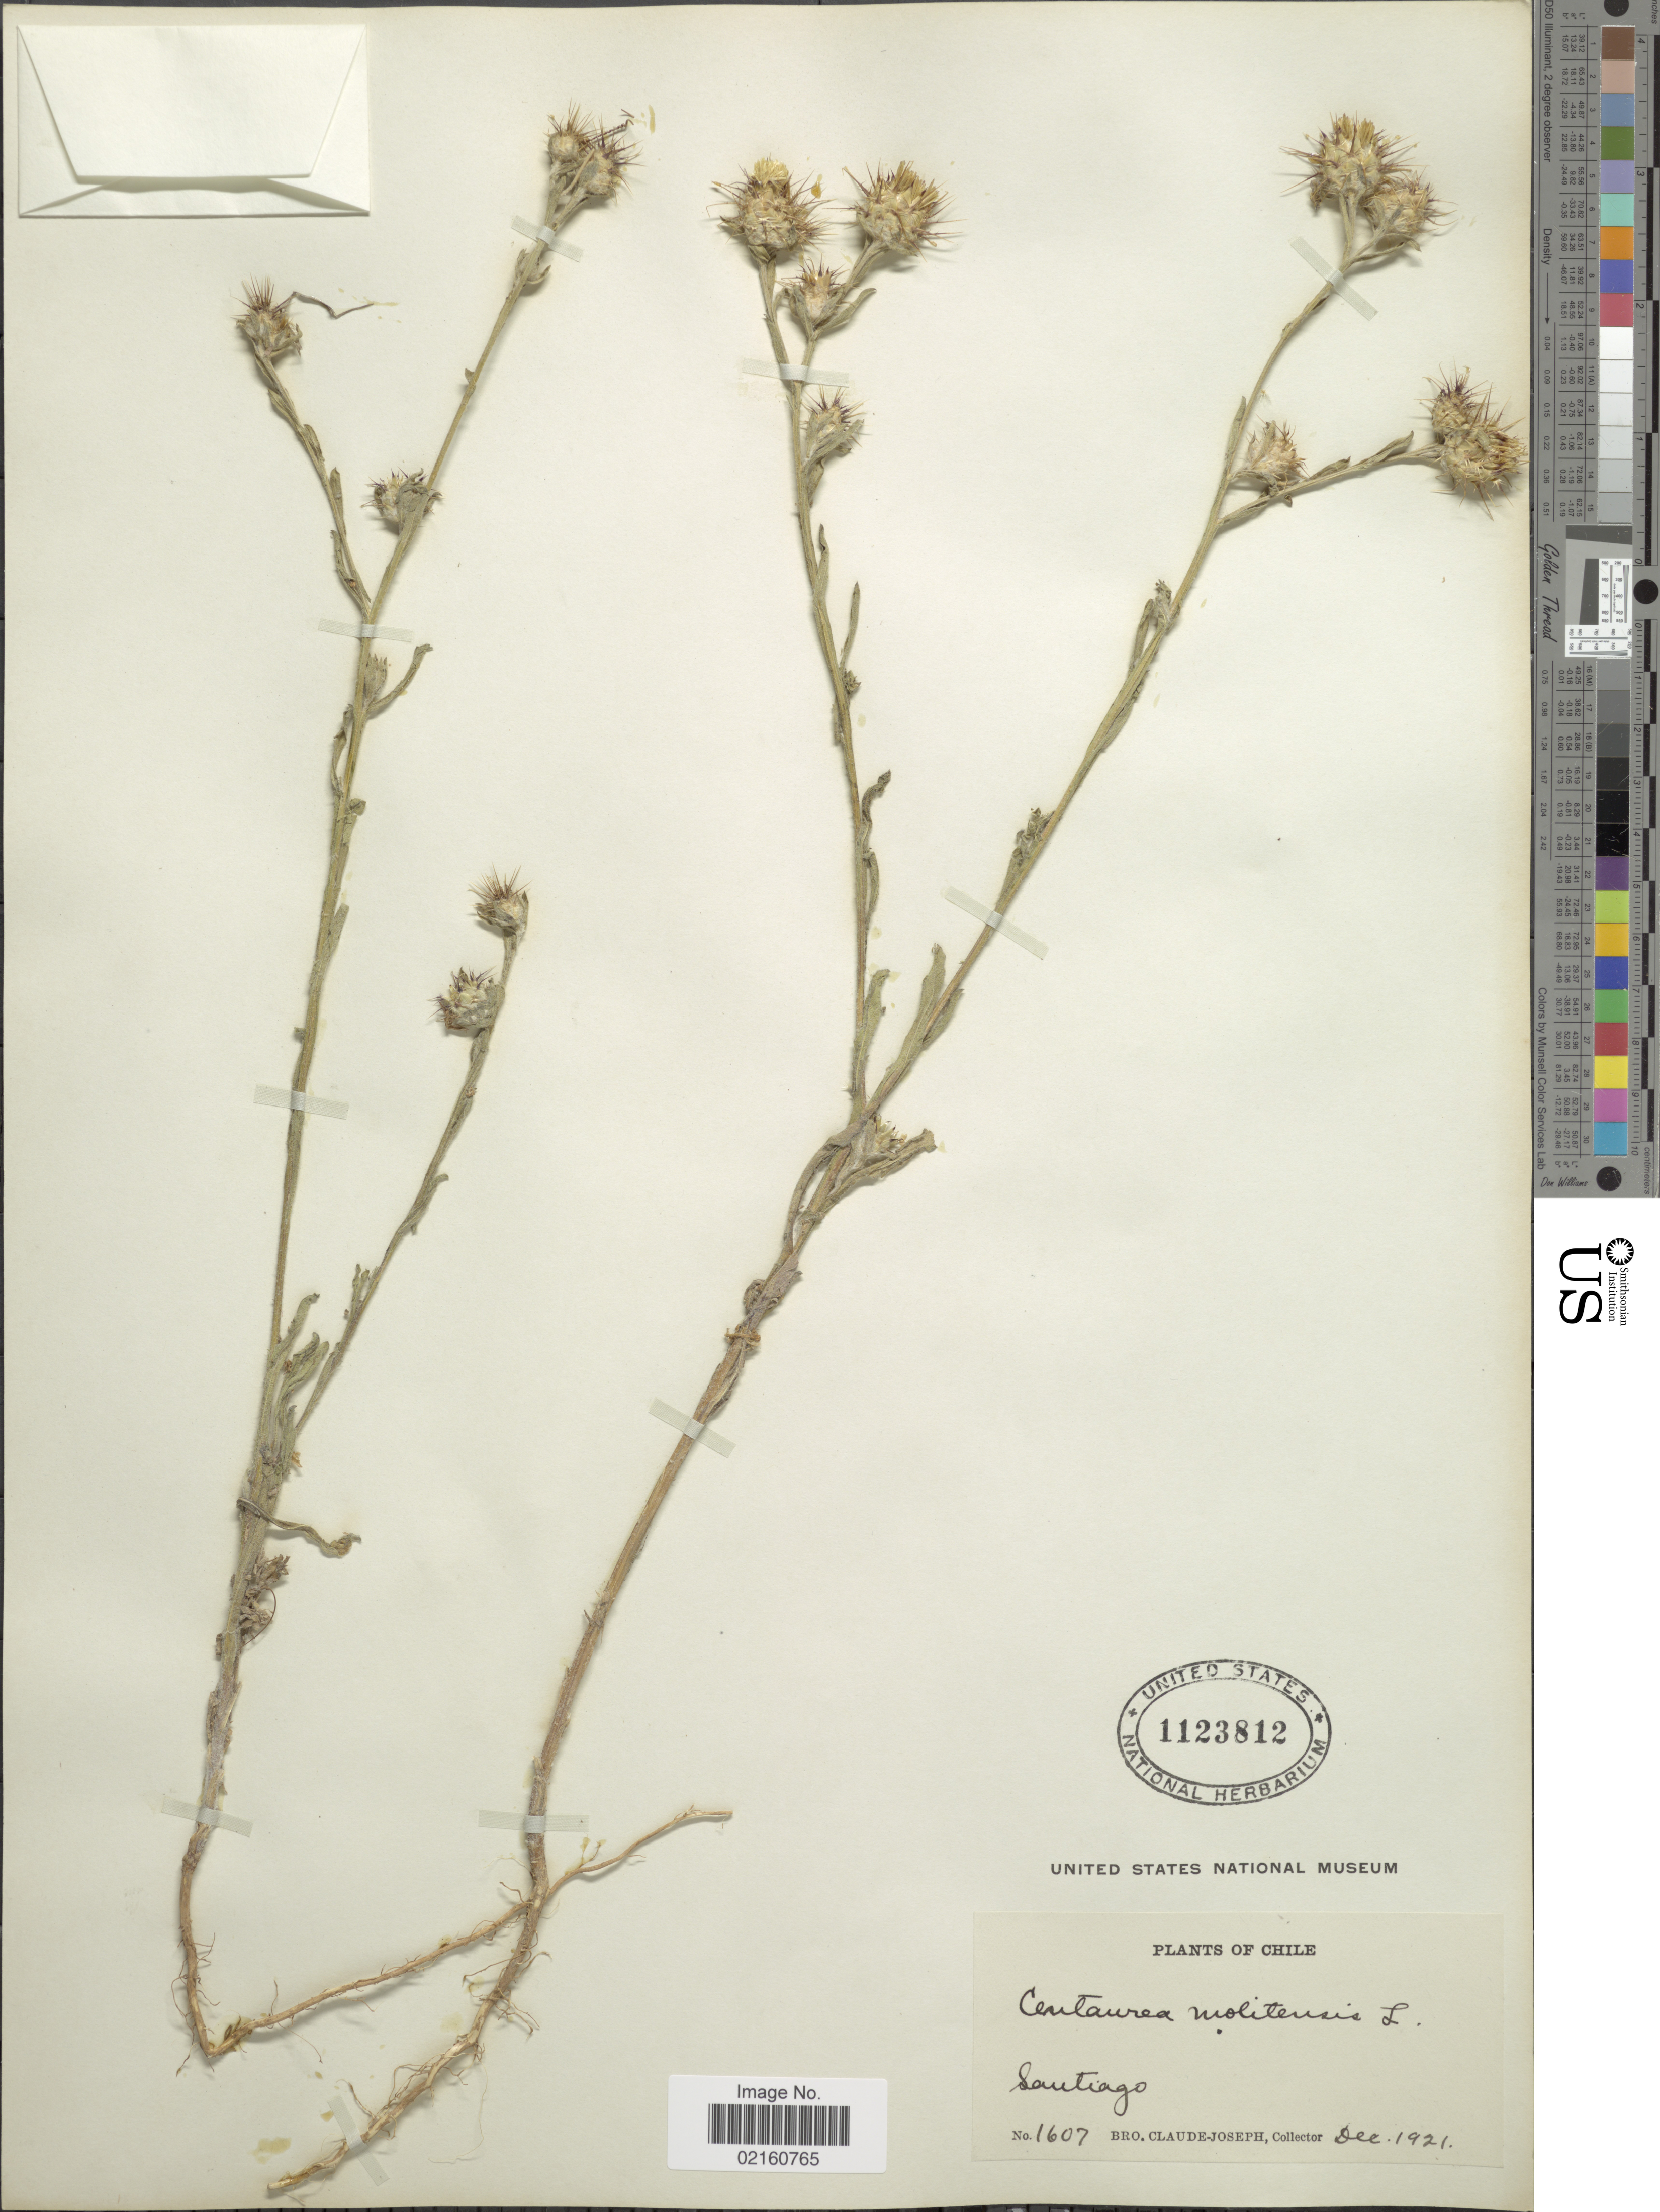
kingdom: Plantae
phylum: Tracheophyta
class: Magnoliopsida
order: Asterales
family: Asteraceae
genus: Centaurea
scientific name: Centaurea melitensis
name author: L.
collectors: Bro. Claude-Joseph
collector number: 1607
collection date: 1921-12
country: Chile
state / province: Región Metropolitana (RM)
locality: Santiago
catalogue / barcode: US 1123812